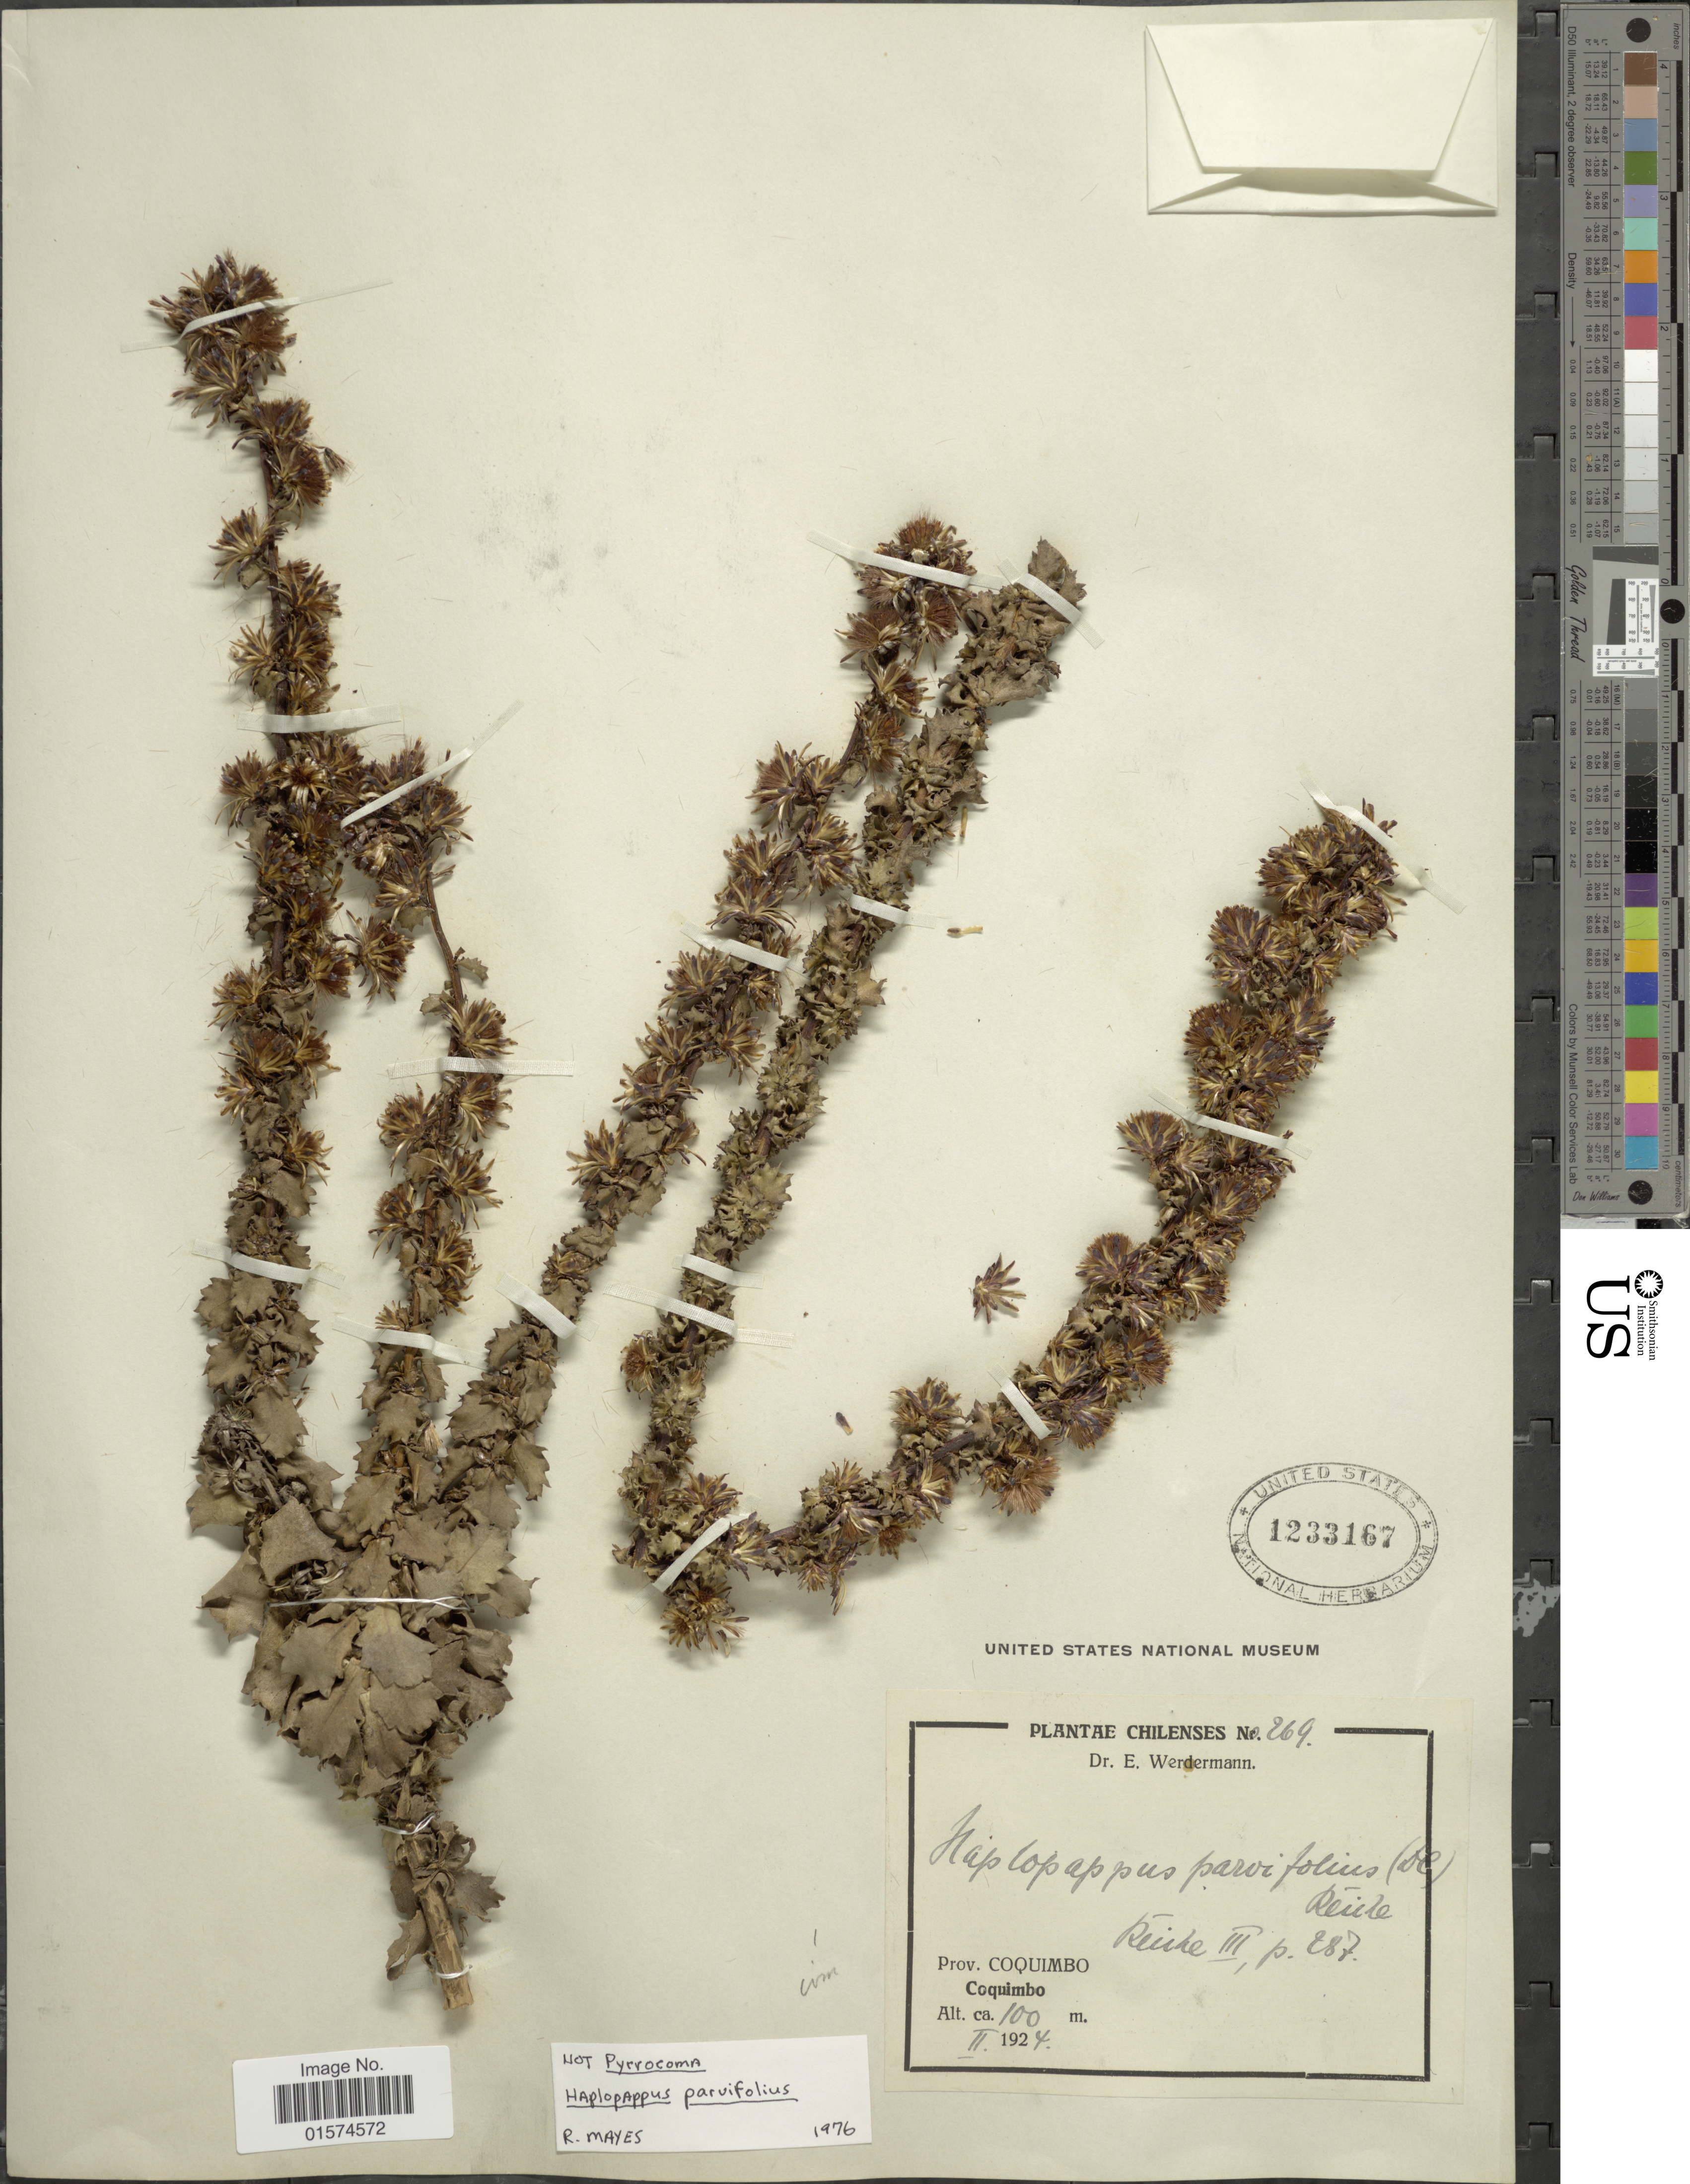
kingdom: Plantae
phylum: Tracheophyta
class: Magnoliopsida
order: Asterales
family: Asteraceae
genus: Haplopappus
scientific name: Haplopappus parvifolius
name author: (DC.) Gray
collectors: E. Werdermann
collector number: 269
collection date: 1924-02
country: Chile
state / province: Coquimbo (IV)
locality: Coquimbo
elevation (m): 100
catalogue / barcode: US 1233167